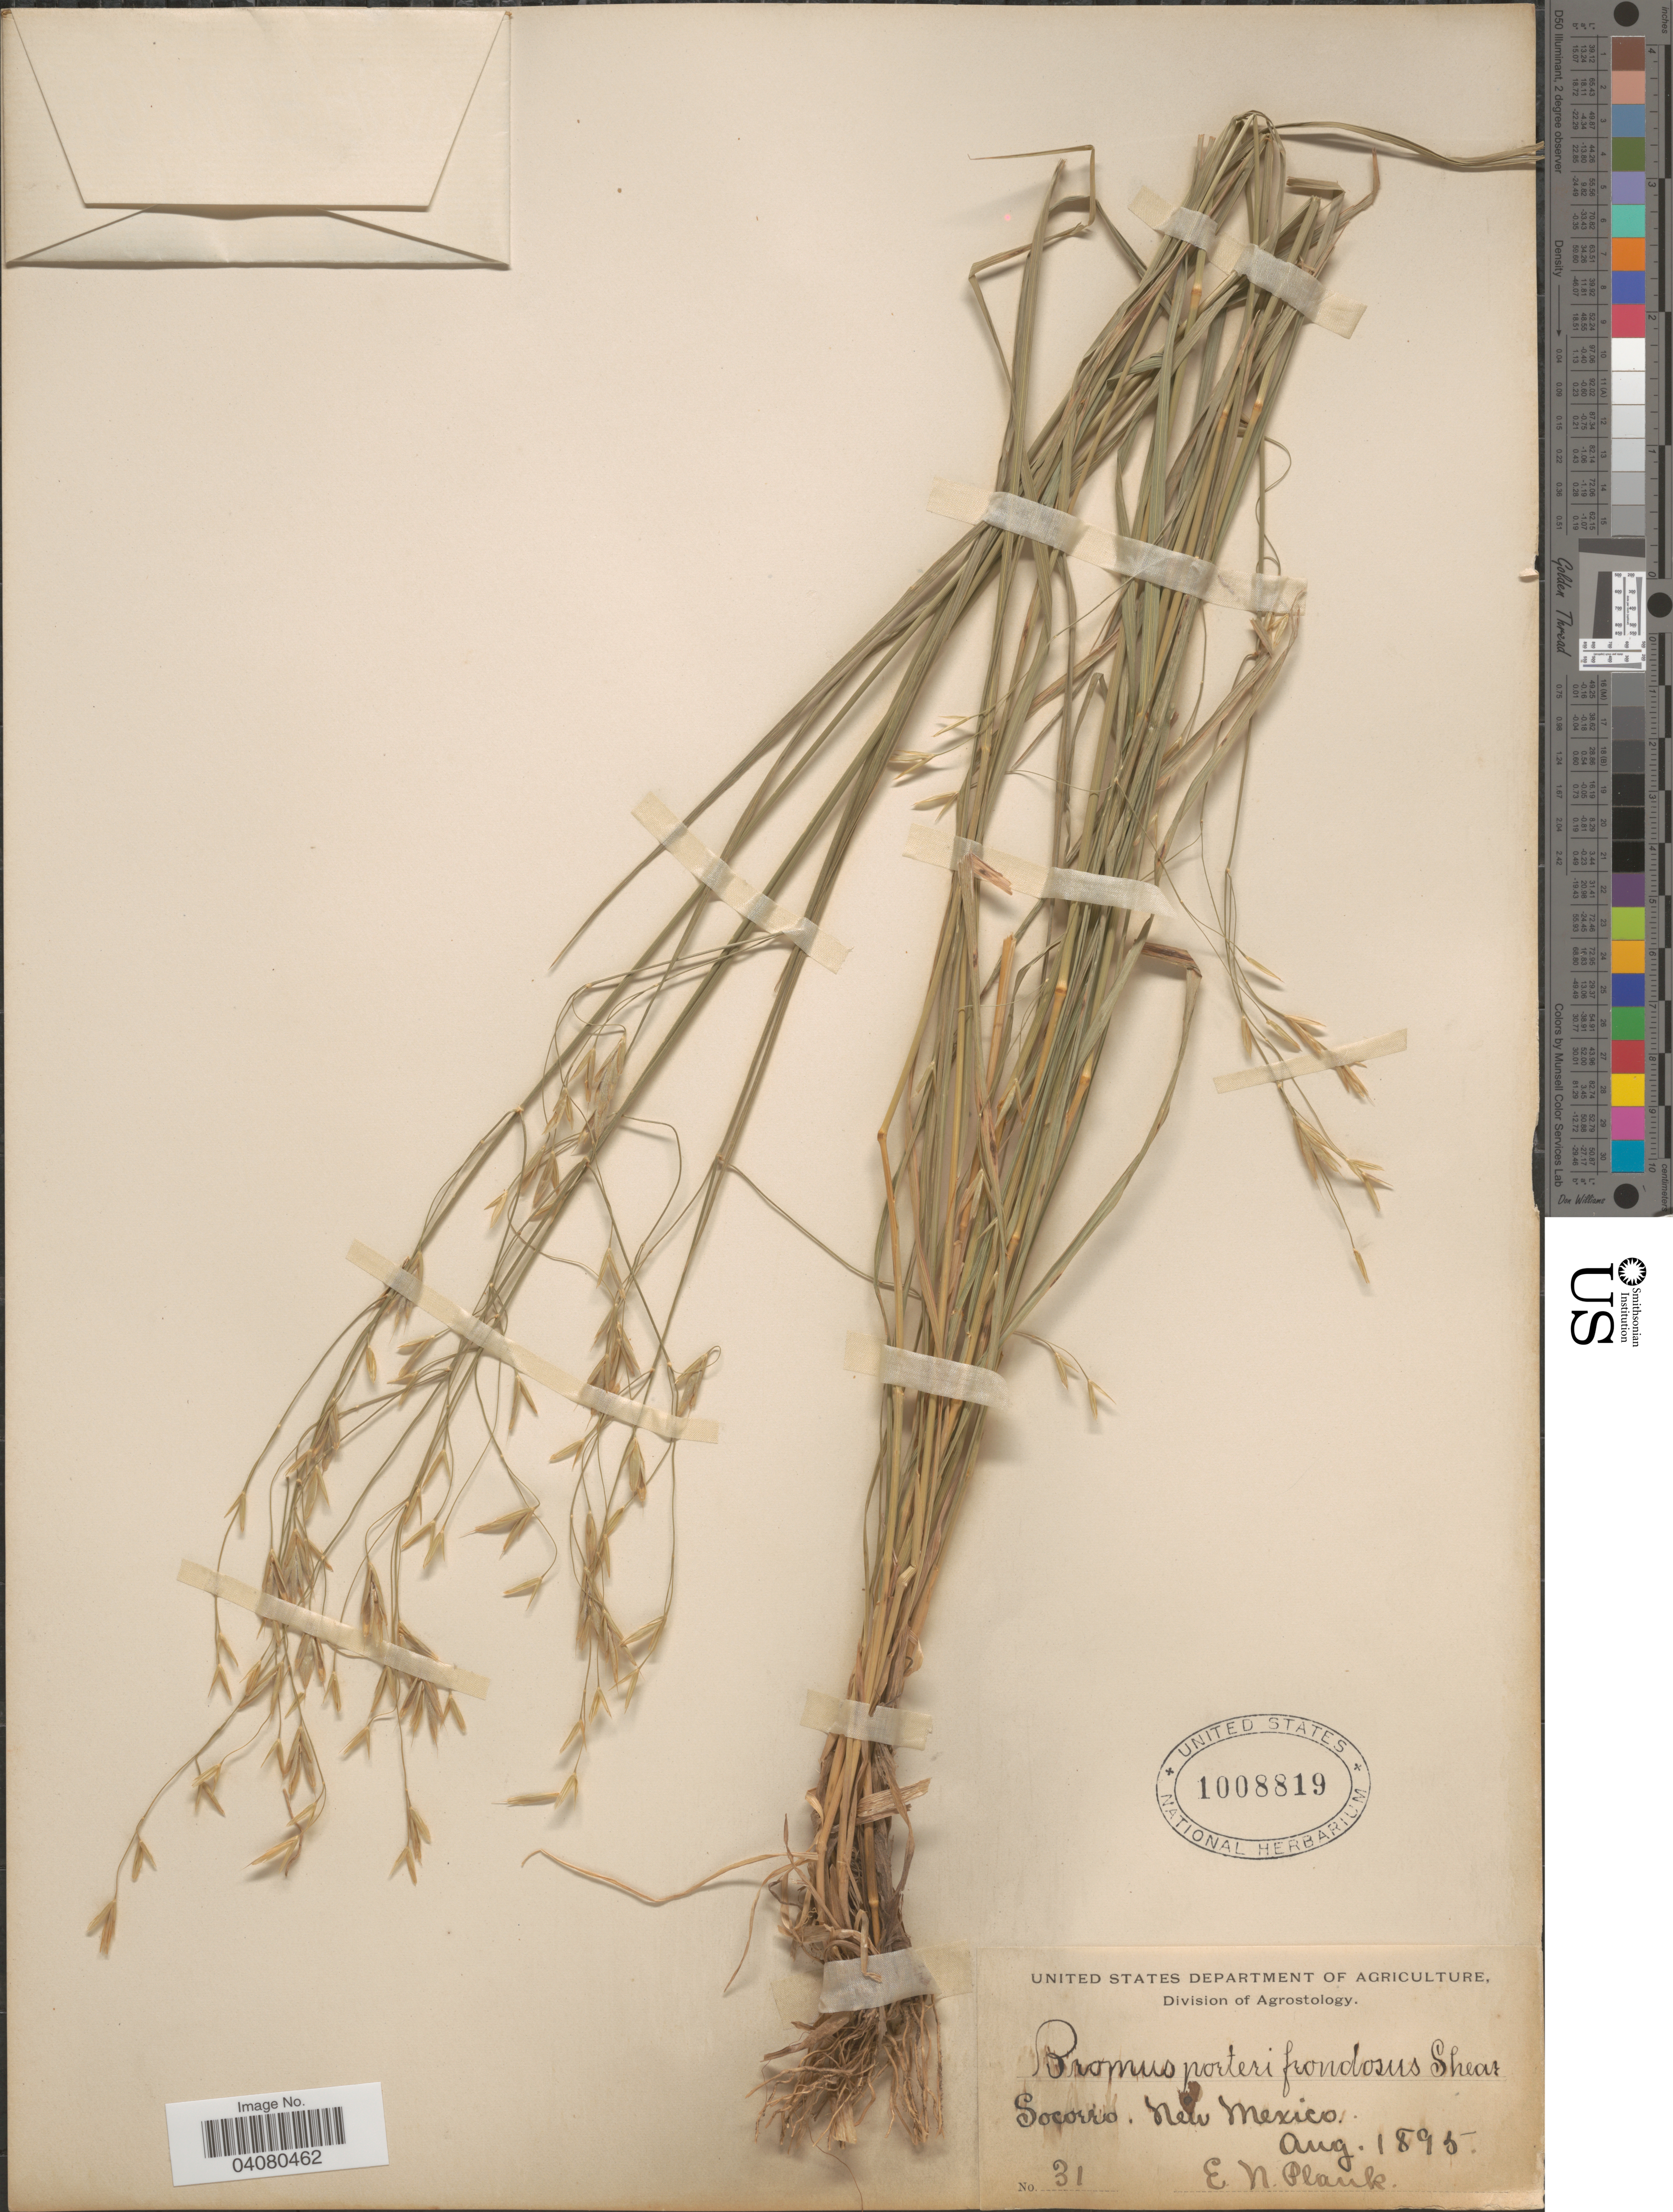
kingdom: Plantae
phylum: Tracheophyta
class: Liliopsida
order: Poales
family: Poaceae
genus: Bromus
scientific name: Bromus anomalus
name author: Rupr. ex E. Fourn.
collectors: E. Plank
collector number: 31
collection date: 1895-08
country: United States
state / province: New Mexico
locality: Socorro.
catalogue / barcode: US 1008819